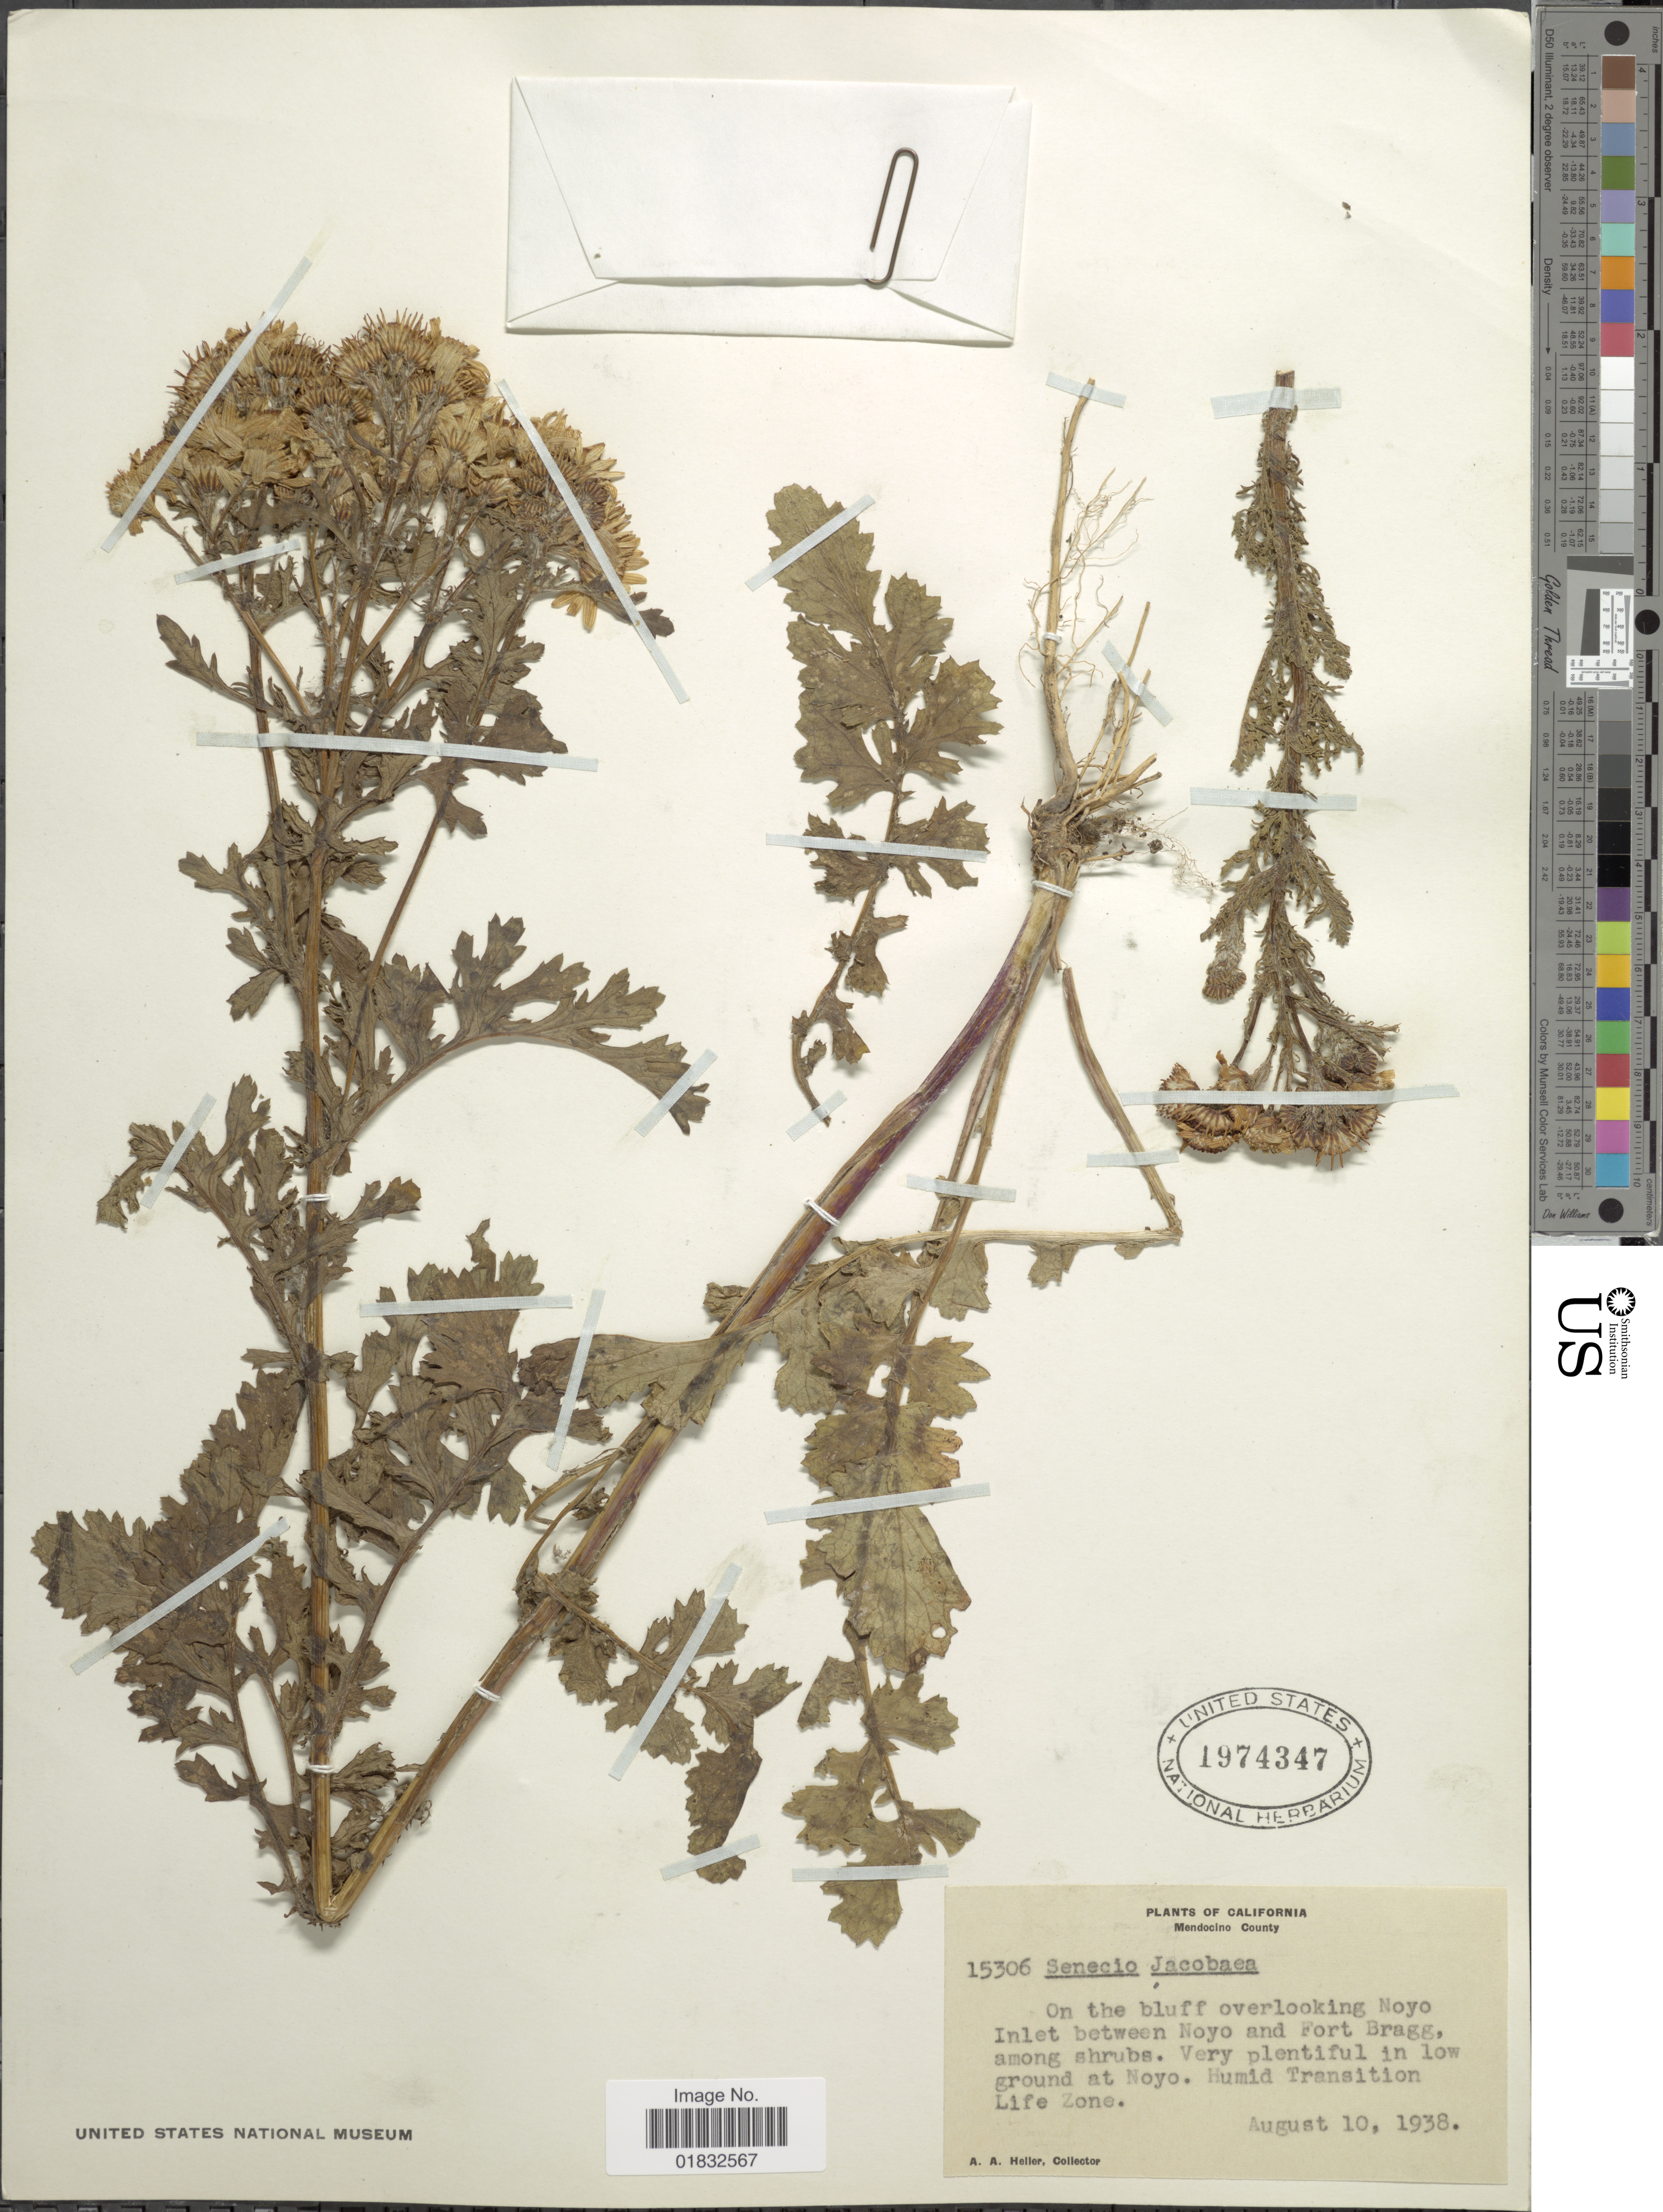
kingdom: Plantae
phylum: Tracheophyta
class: Magnoliopsida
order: Asterales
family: Asteraceae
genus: Jacobaea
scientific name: Jacobaea vulgaris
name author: Gaertn.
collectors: A. A. Heller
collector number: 15306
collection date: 1938-08-10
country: United States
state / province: California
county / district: Mendocino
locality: Mendocino County, On the bluff overlooking Noyo Inlet between Noyo and Fort Btagg, among shrubs. Very plentiful in low ground at Noyo. Humid Transition Life Zone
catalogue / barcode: US 1974347